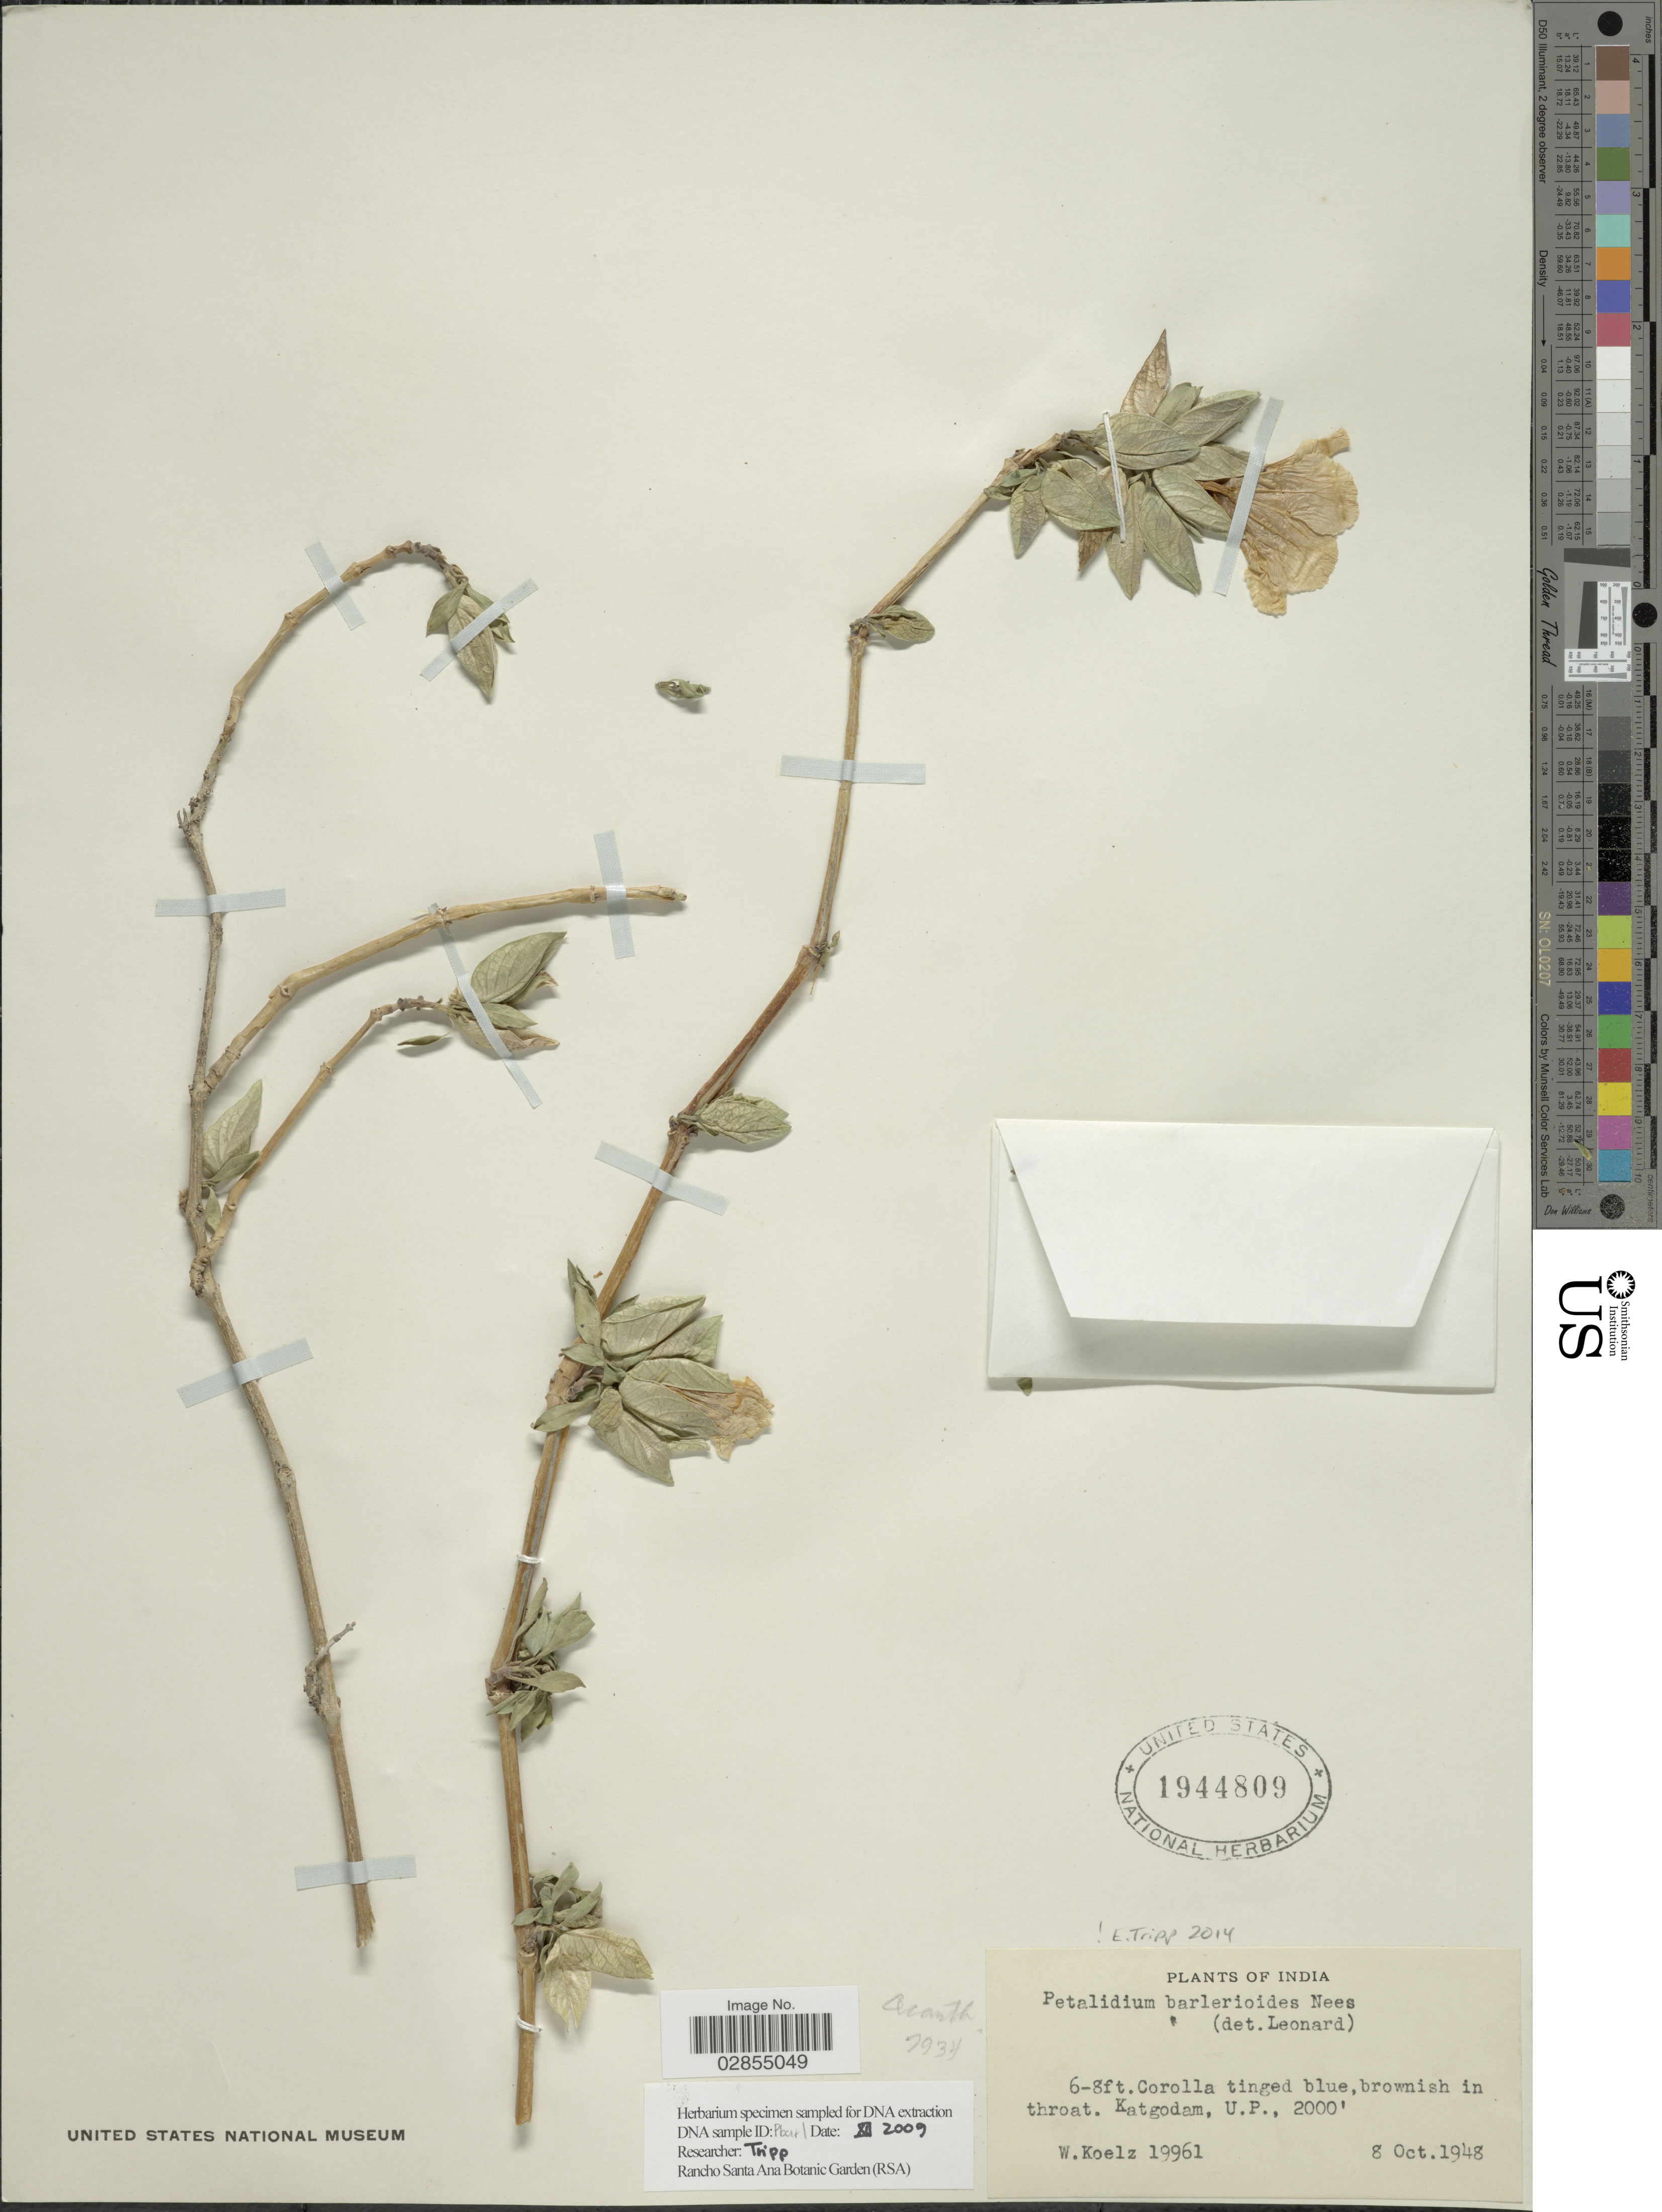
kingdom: Plantae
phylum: Tracheophyta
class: Magnoliopsida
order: Lamiales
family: Acanthaceae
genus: Petalidium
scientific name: Petalidium bralerioides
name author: Nees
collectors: W. N. Koelz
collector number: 19961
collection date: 1948-10-08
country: India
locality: Katgodam, U.P.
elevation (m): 610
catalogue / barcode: US 1944809